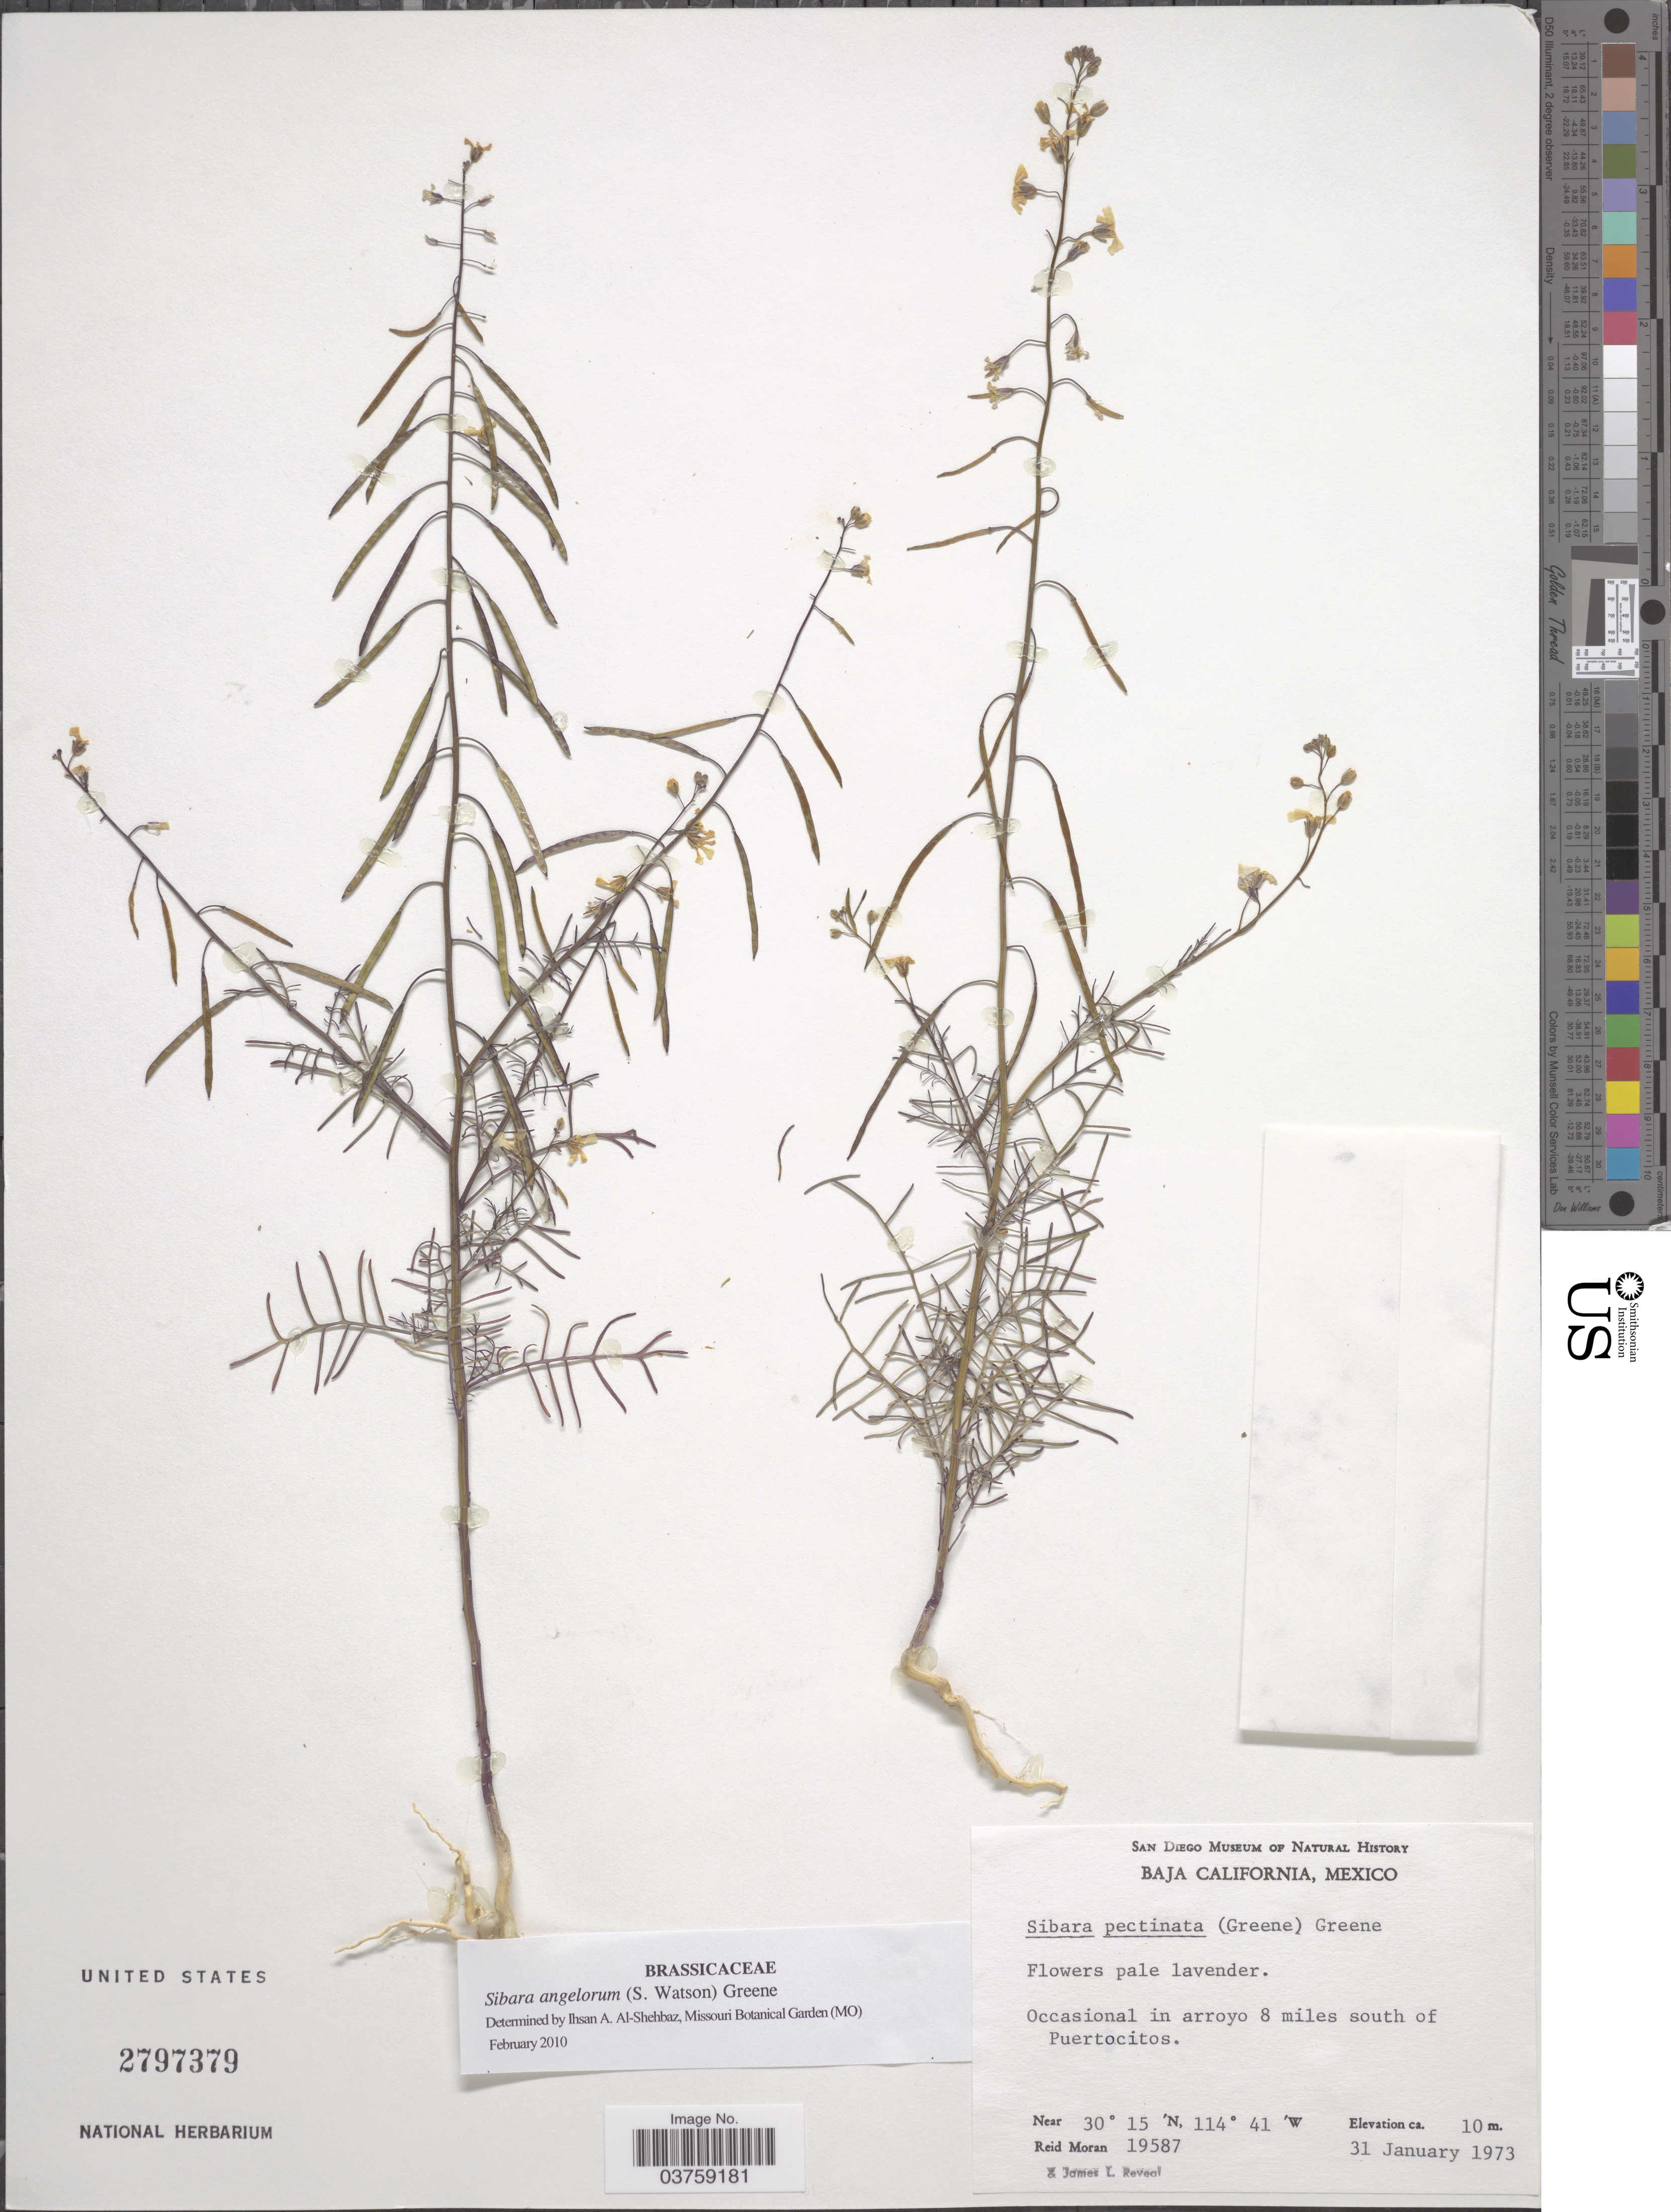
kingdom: Plantae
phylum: Tracheophyta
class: Magnoliopsida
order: Brassicales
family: Brassicaceae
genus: Sibara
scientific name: Sibara angelorum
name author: (S. Watson) Greene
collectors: R. Moran & J. L. Reveal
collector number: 19587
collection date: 1973-01-31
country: Mexico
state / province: Baja California Norte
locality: Occasional in arroyo 8 miles south of Puertocitos.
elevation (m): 10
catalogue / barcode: US 2797379